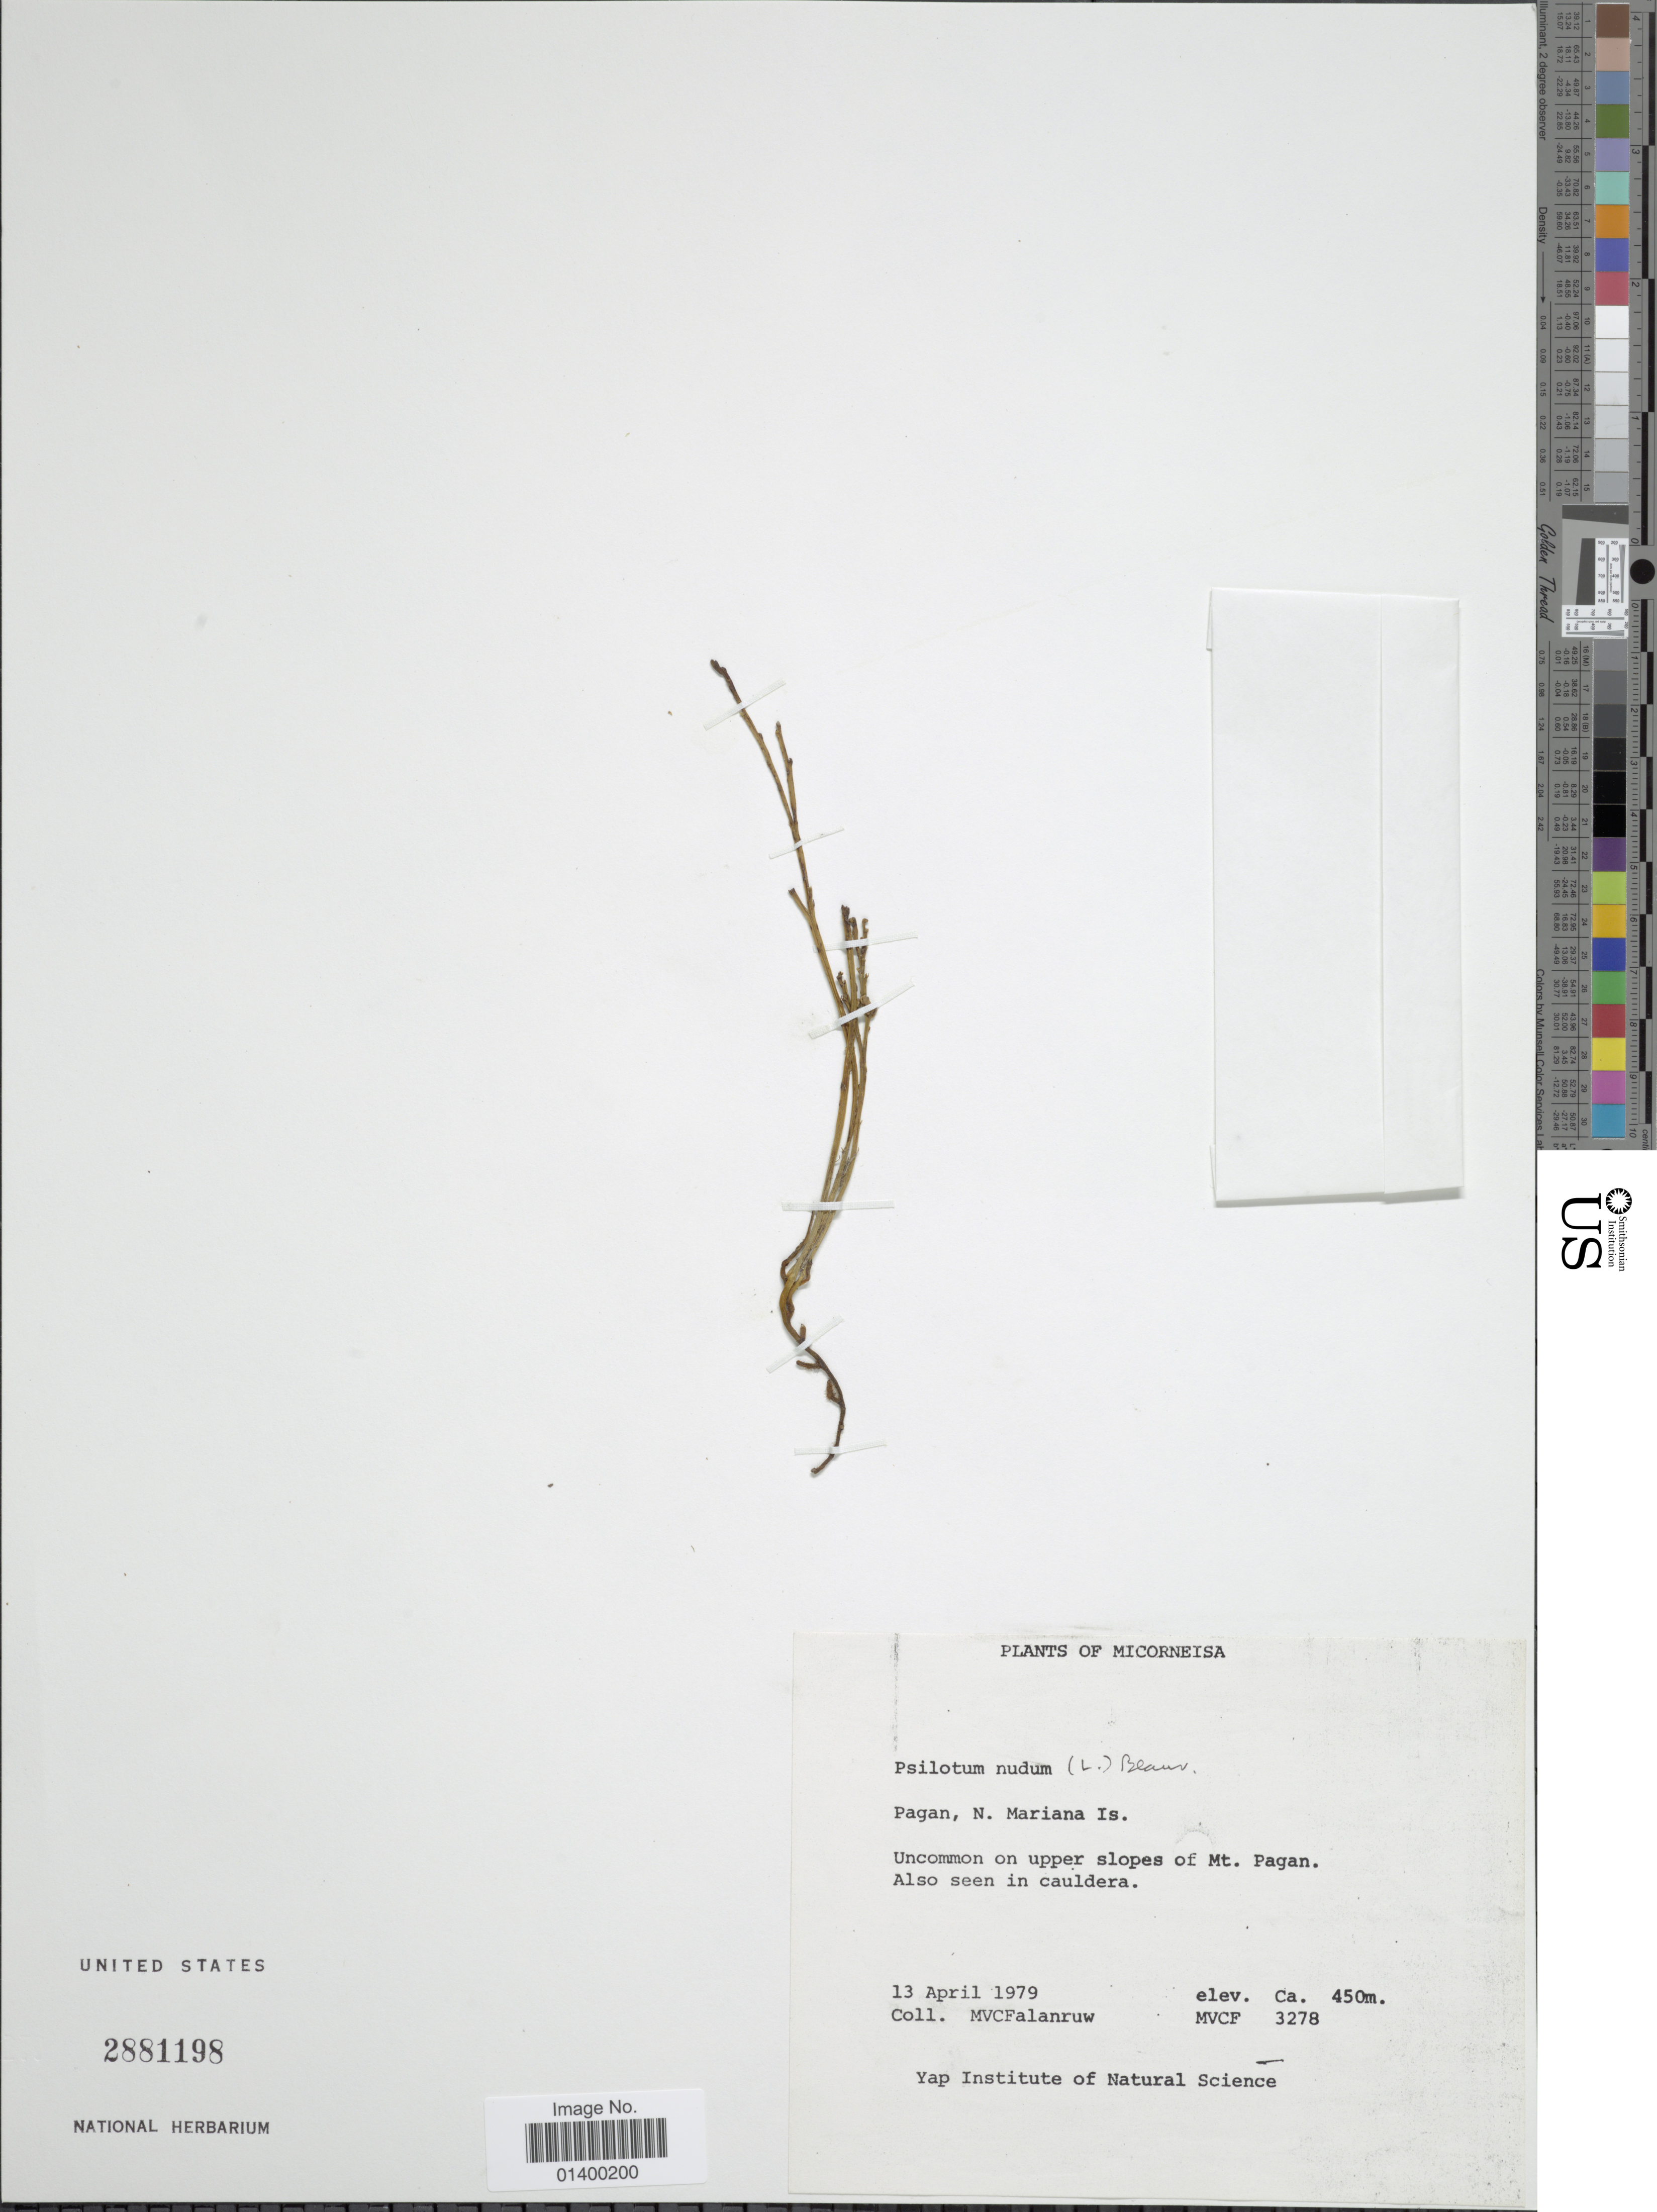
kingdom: Plantae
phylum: Tracheophyta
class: Polypodiopsida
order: Psilotales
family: Psilotaceae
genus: Psilotum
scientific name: Psilotum nudum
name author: (L.) P. Beauv.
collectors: M. V. Falanruw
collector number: MVCF 3278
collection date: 1979-04-13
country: Micronesia, Federated States of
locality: Pagan, N. Mariana Is.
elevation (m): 450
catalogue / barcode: US 2881198